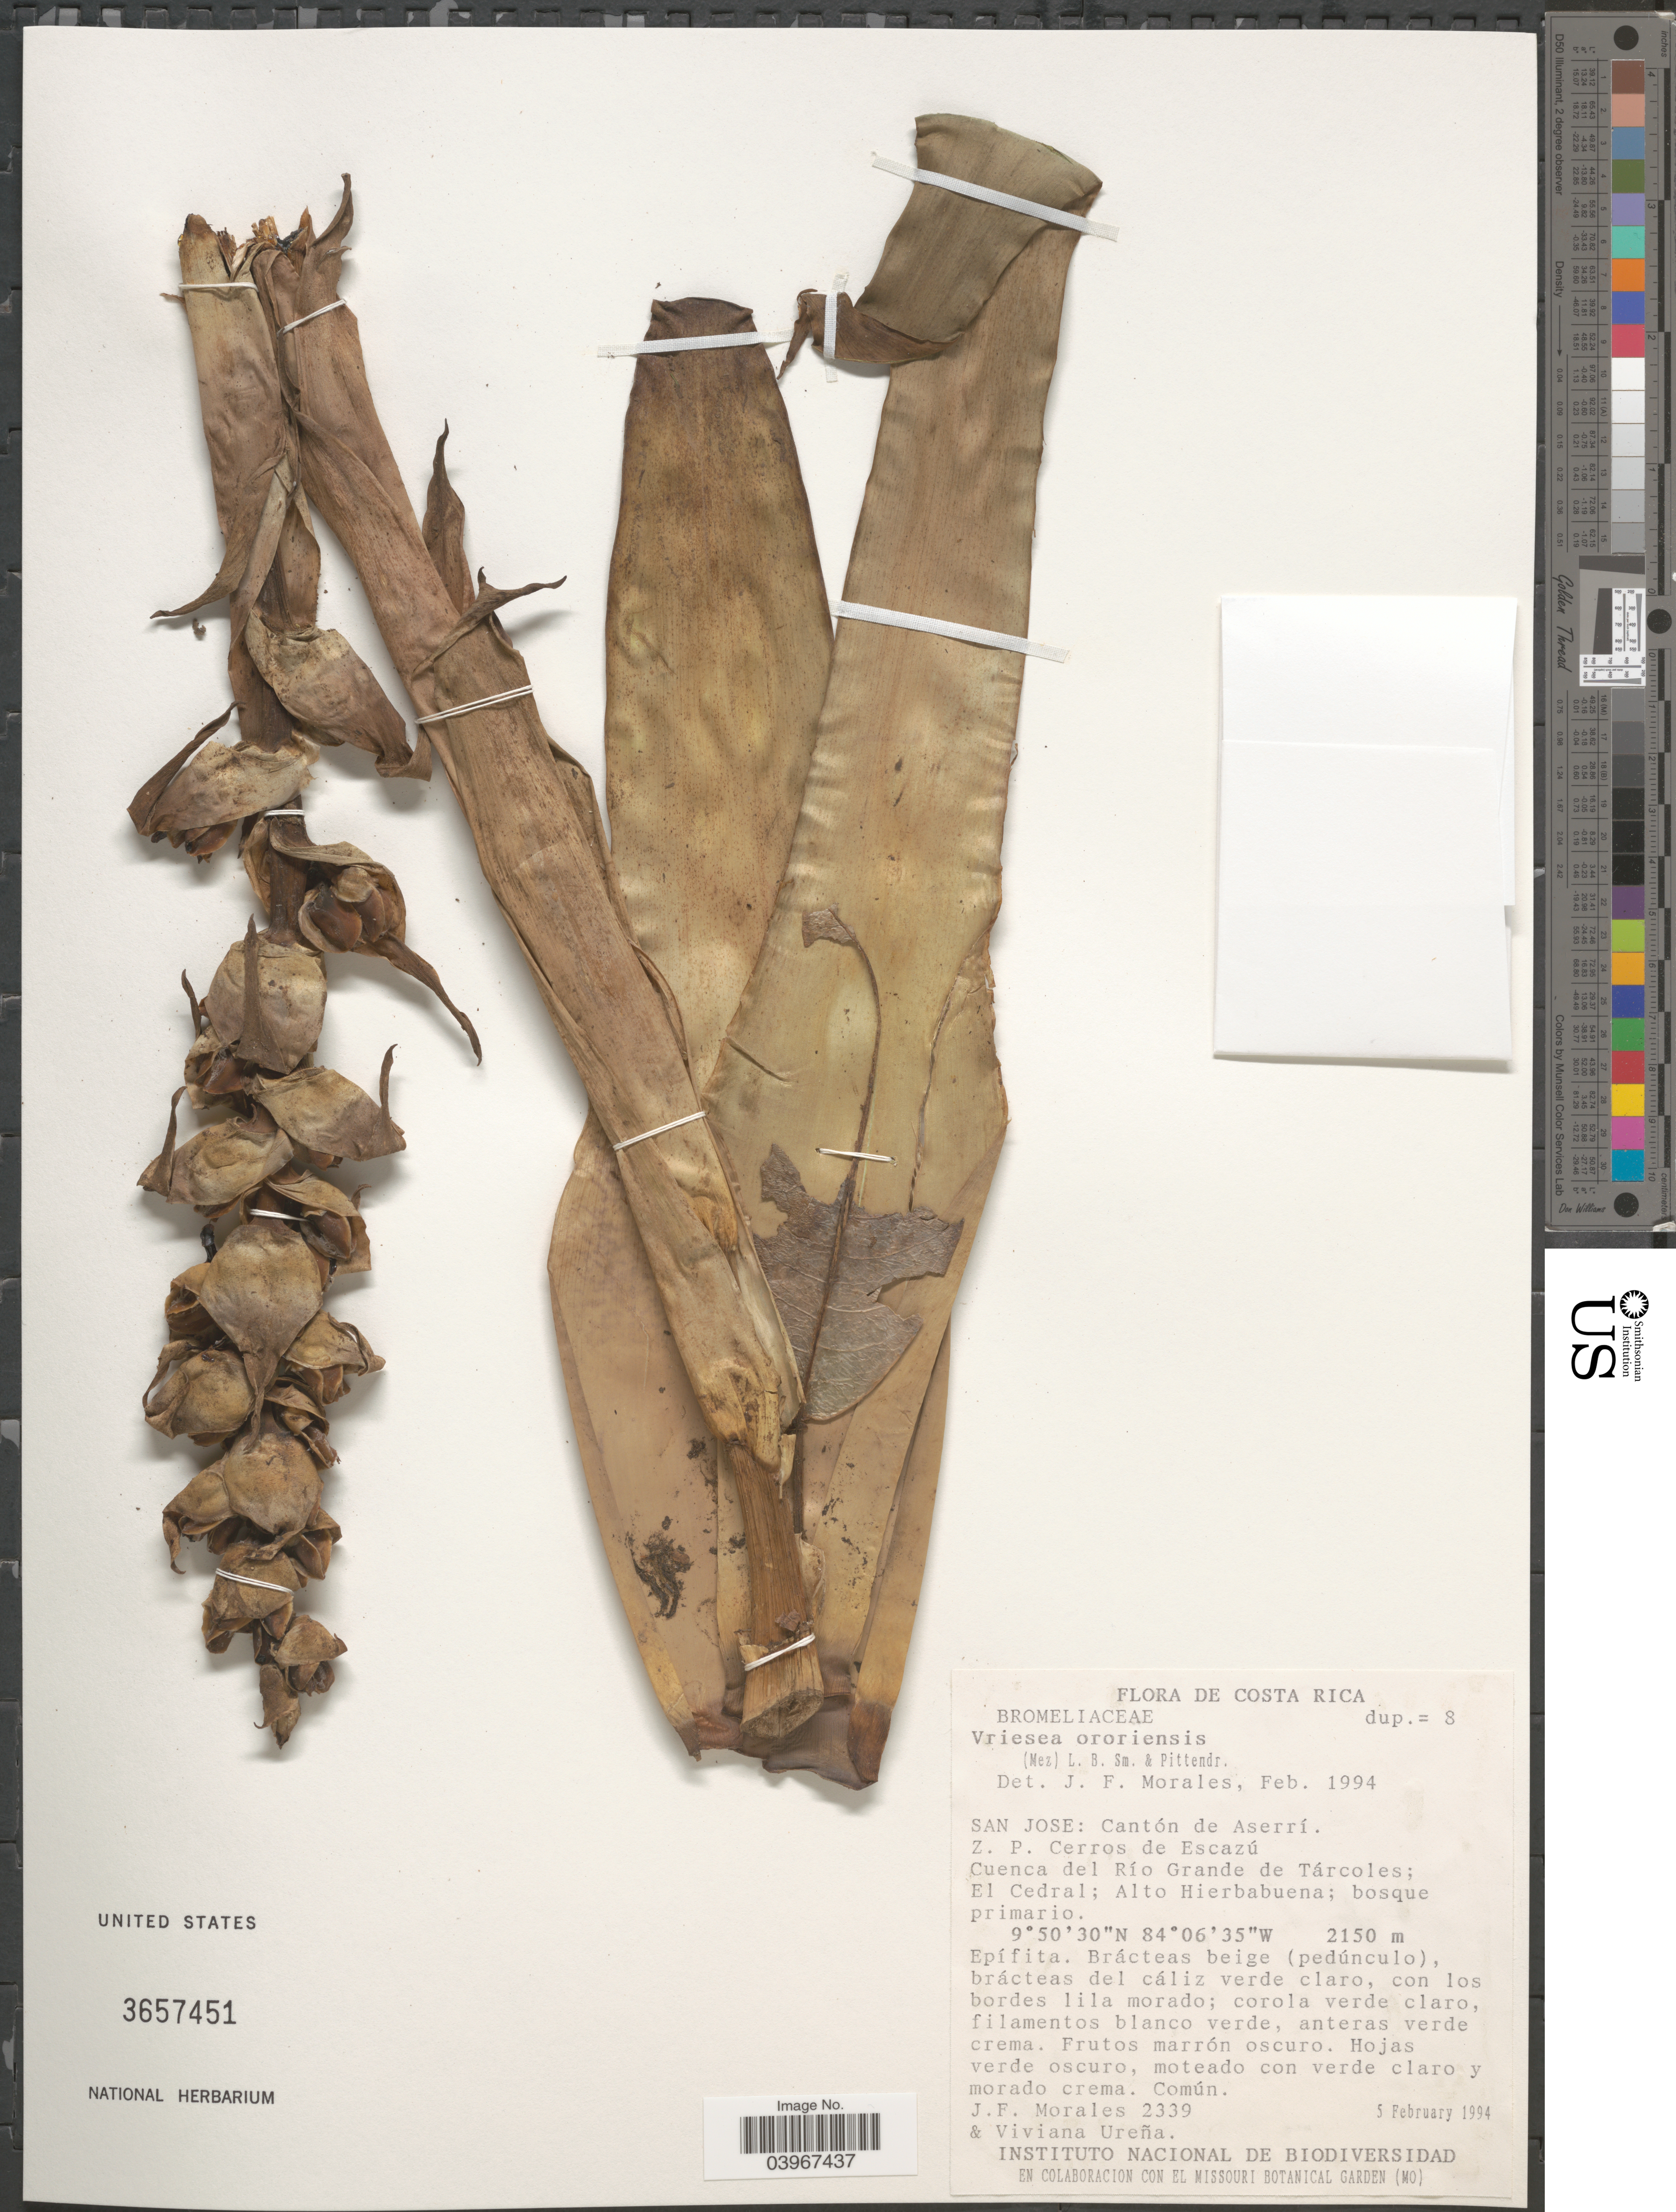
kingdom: Plantae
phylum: Tracheophyta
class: Liliopsida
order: Poales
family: Bromeliaceae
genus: Werauhia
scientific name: Werauhia ororiensis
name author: (Mez) J.R. Grant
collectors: J. Morales & V. Ureña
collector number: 2339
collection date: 1994-02-05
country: Costa Rica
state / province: San José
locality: Cantón de Aserrí. Z. P. Cerros de Escazú. Cuenca del Río Grande de Tárcoles; El Cedral; Alto Hierbabuena; bosque primario.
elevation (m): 2150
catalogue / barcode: US 3657451